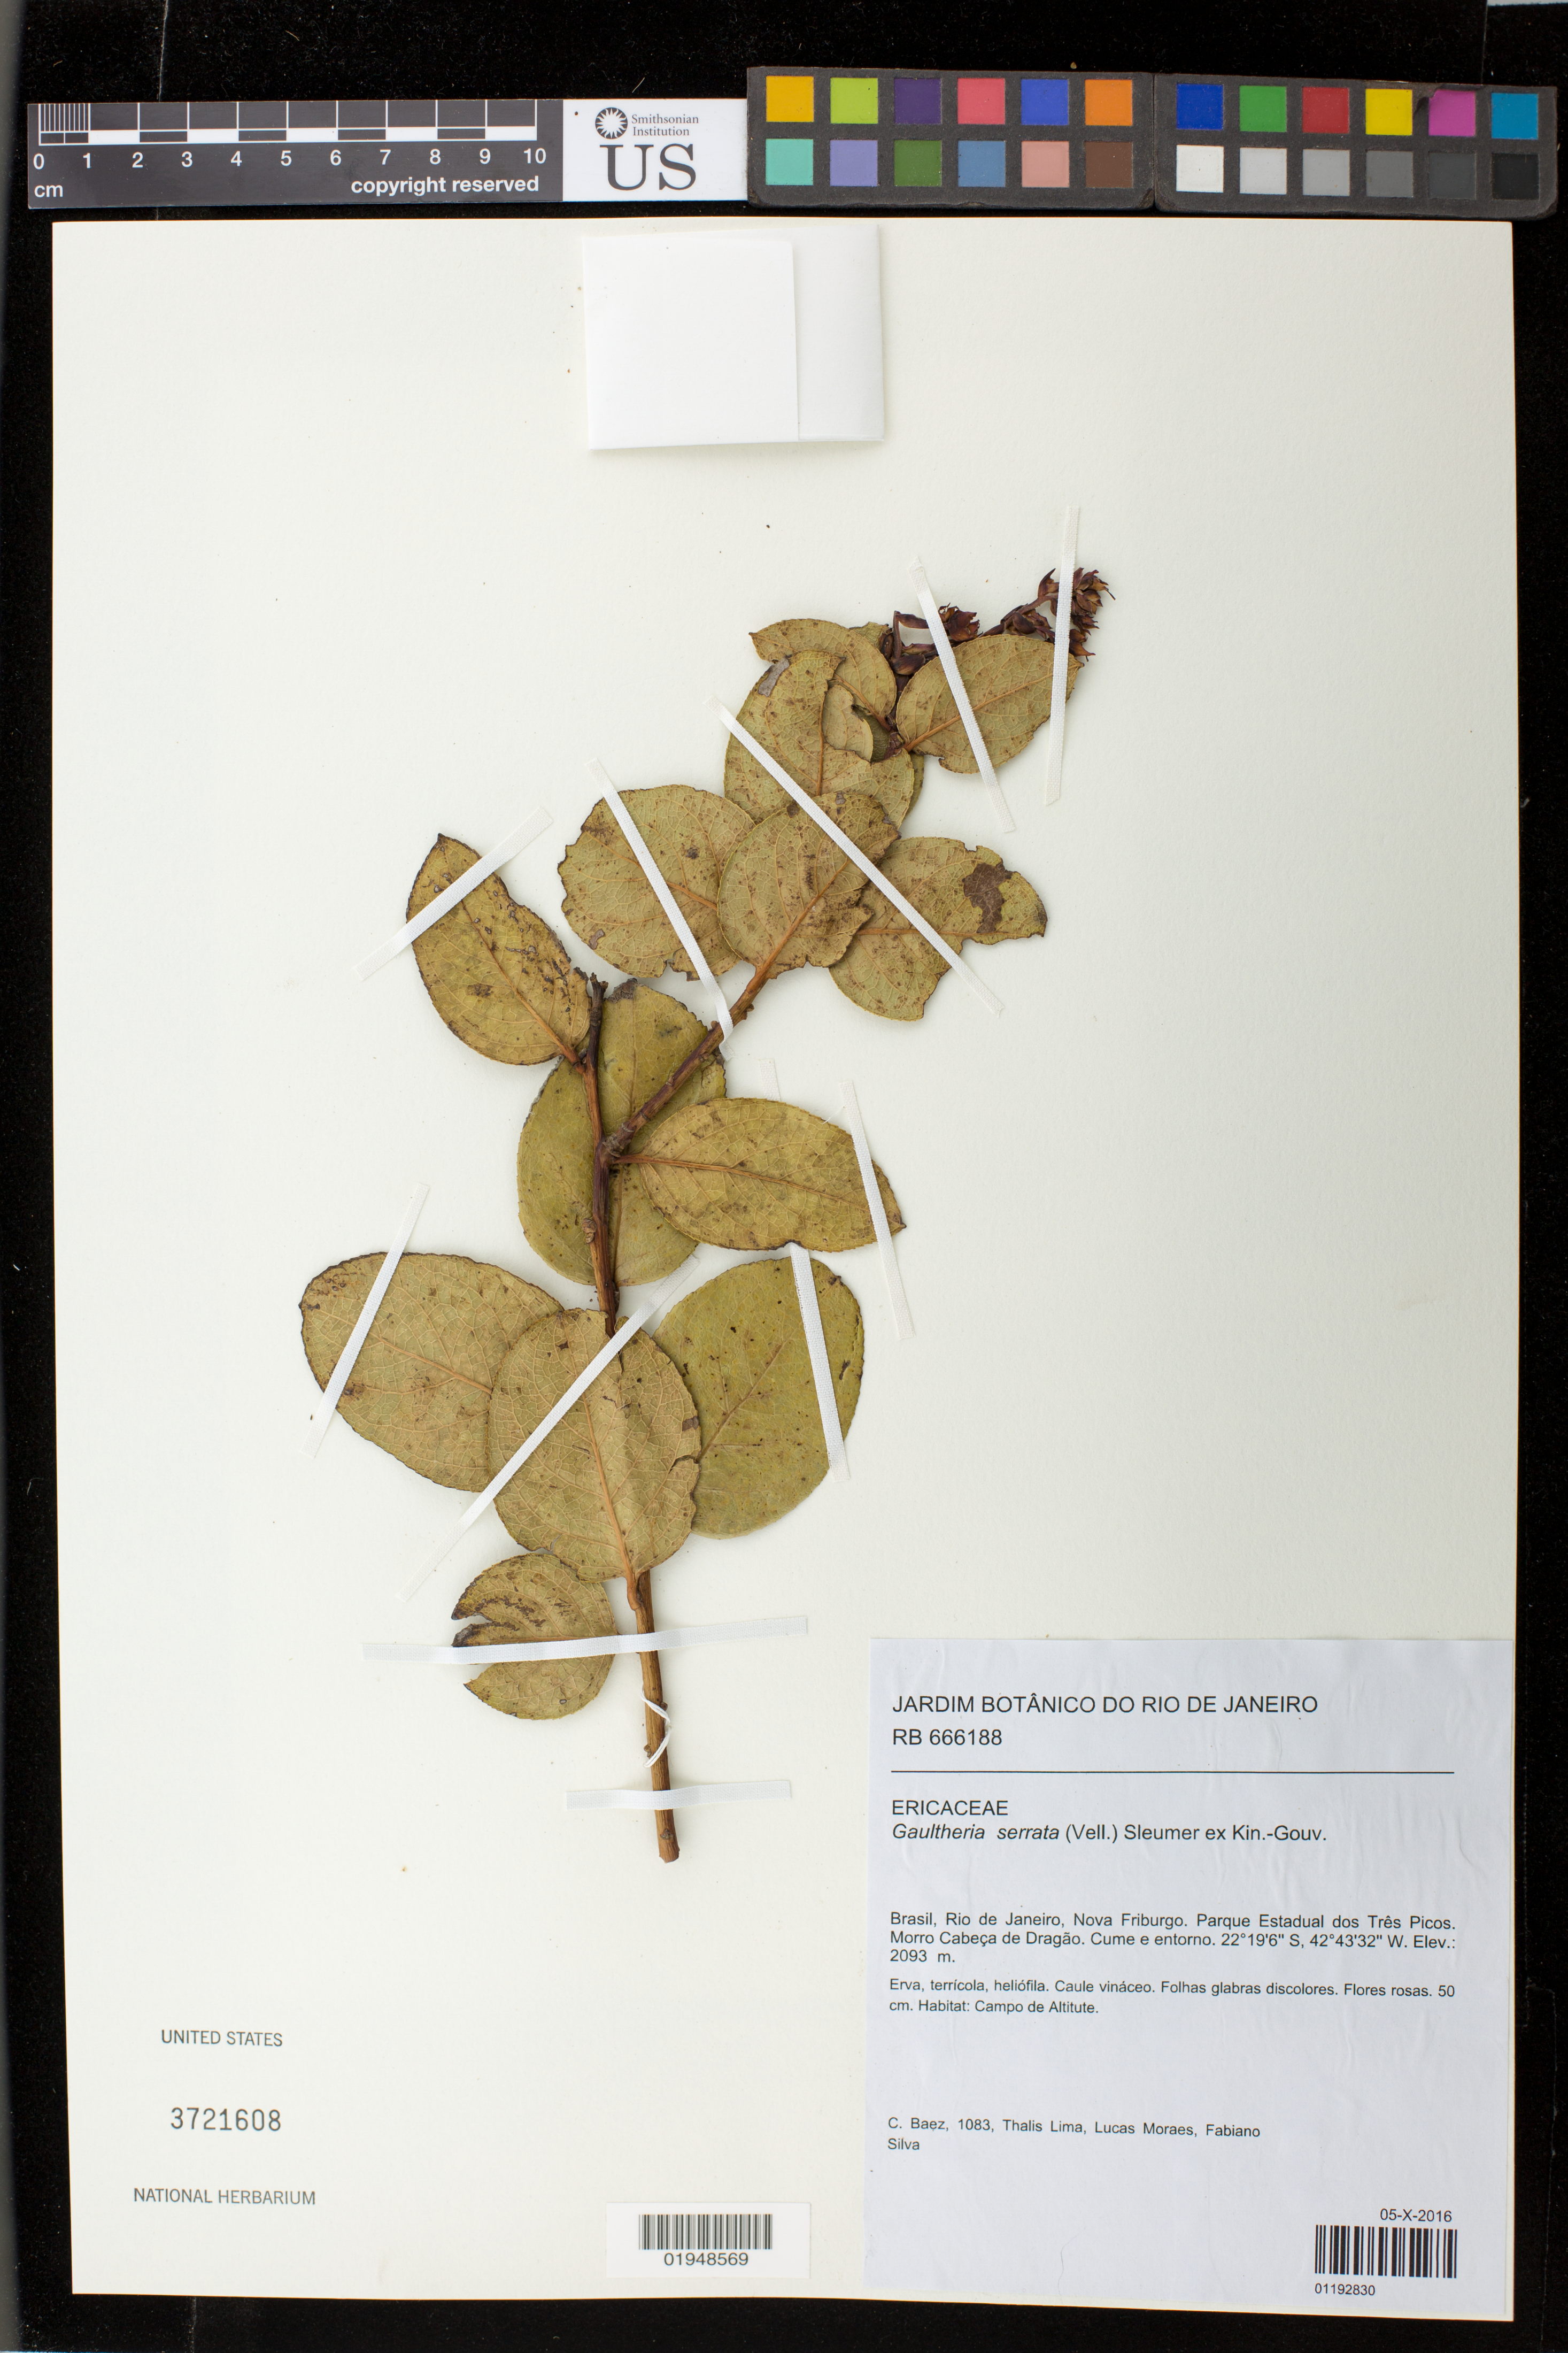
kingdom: Plantae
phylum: Tracheophyta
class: Magnoliopsida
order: Ericales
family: Ericaceae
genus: Gaultheria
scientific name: Gaultheria serrata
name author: (Vell.) Kin.-Gouv. ex Luteyn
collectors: C. Baez, T. Lima, L. Moraes & F. Silva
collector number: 1083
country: Brazil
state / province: Rio de Janeiro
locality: Nova Friburgo. Parque Estadual dos Tres Picos. Morro Cabeca de Dragao. Cume e entorno.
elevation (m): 2093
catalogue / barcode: US 3721608